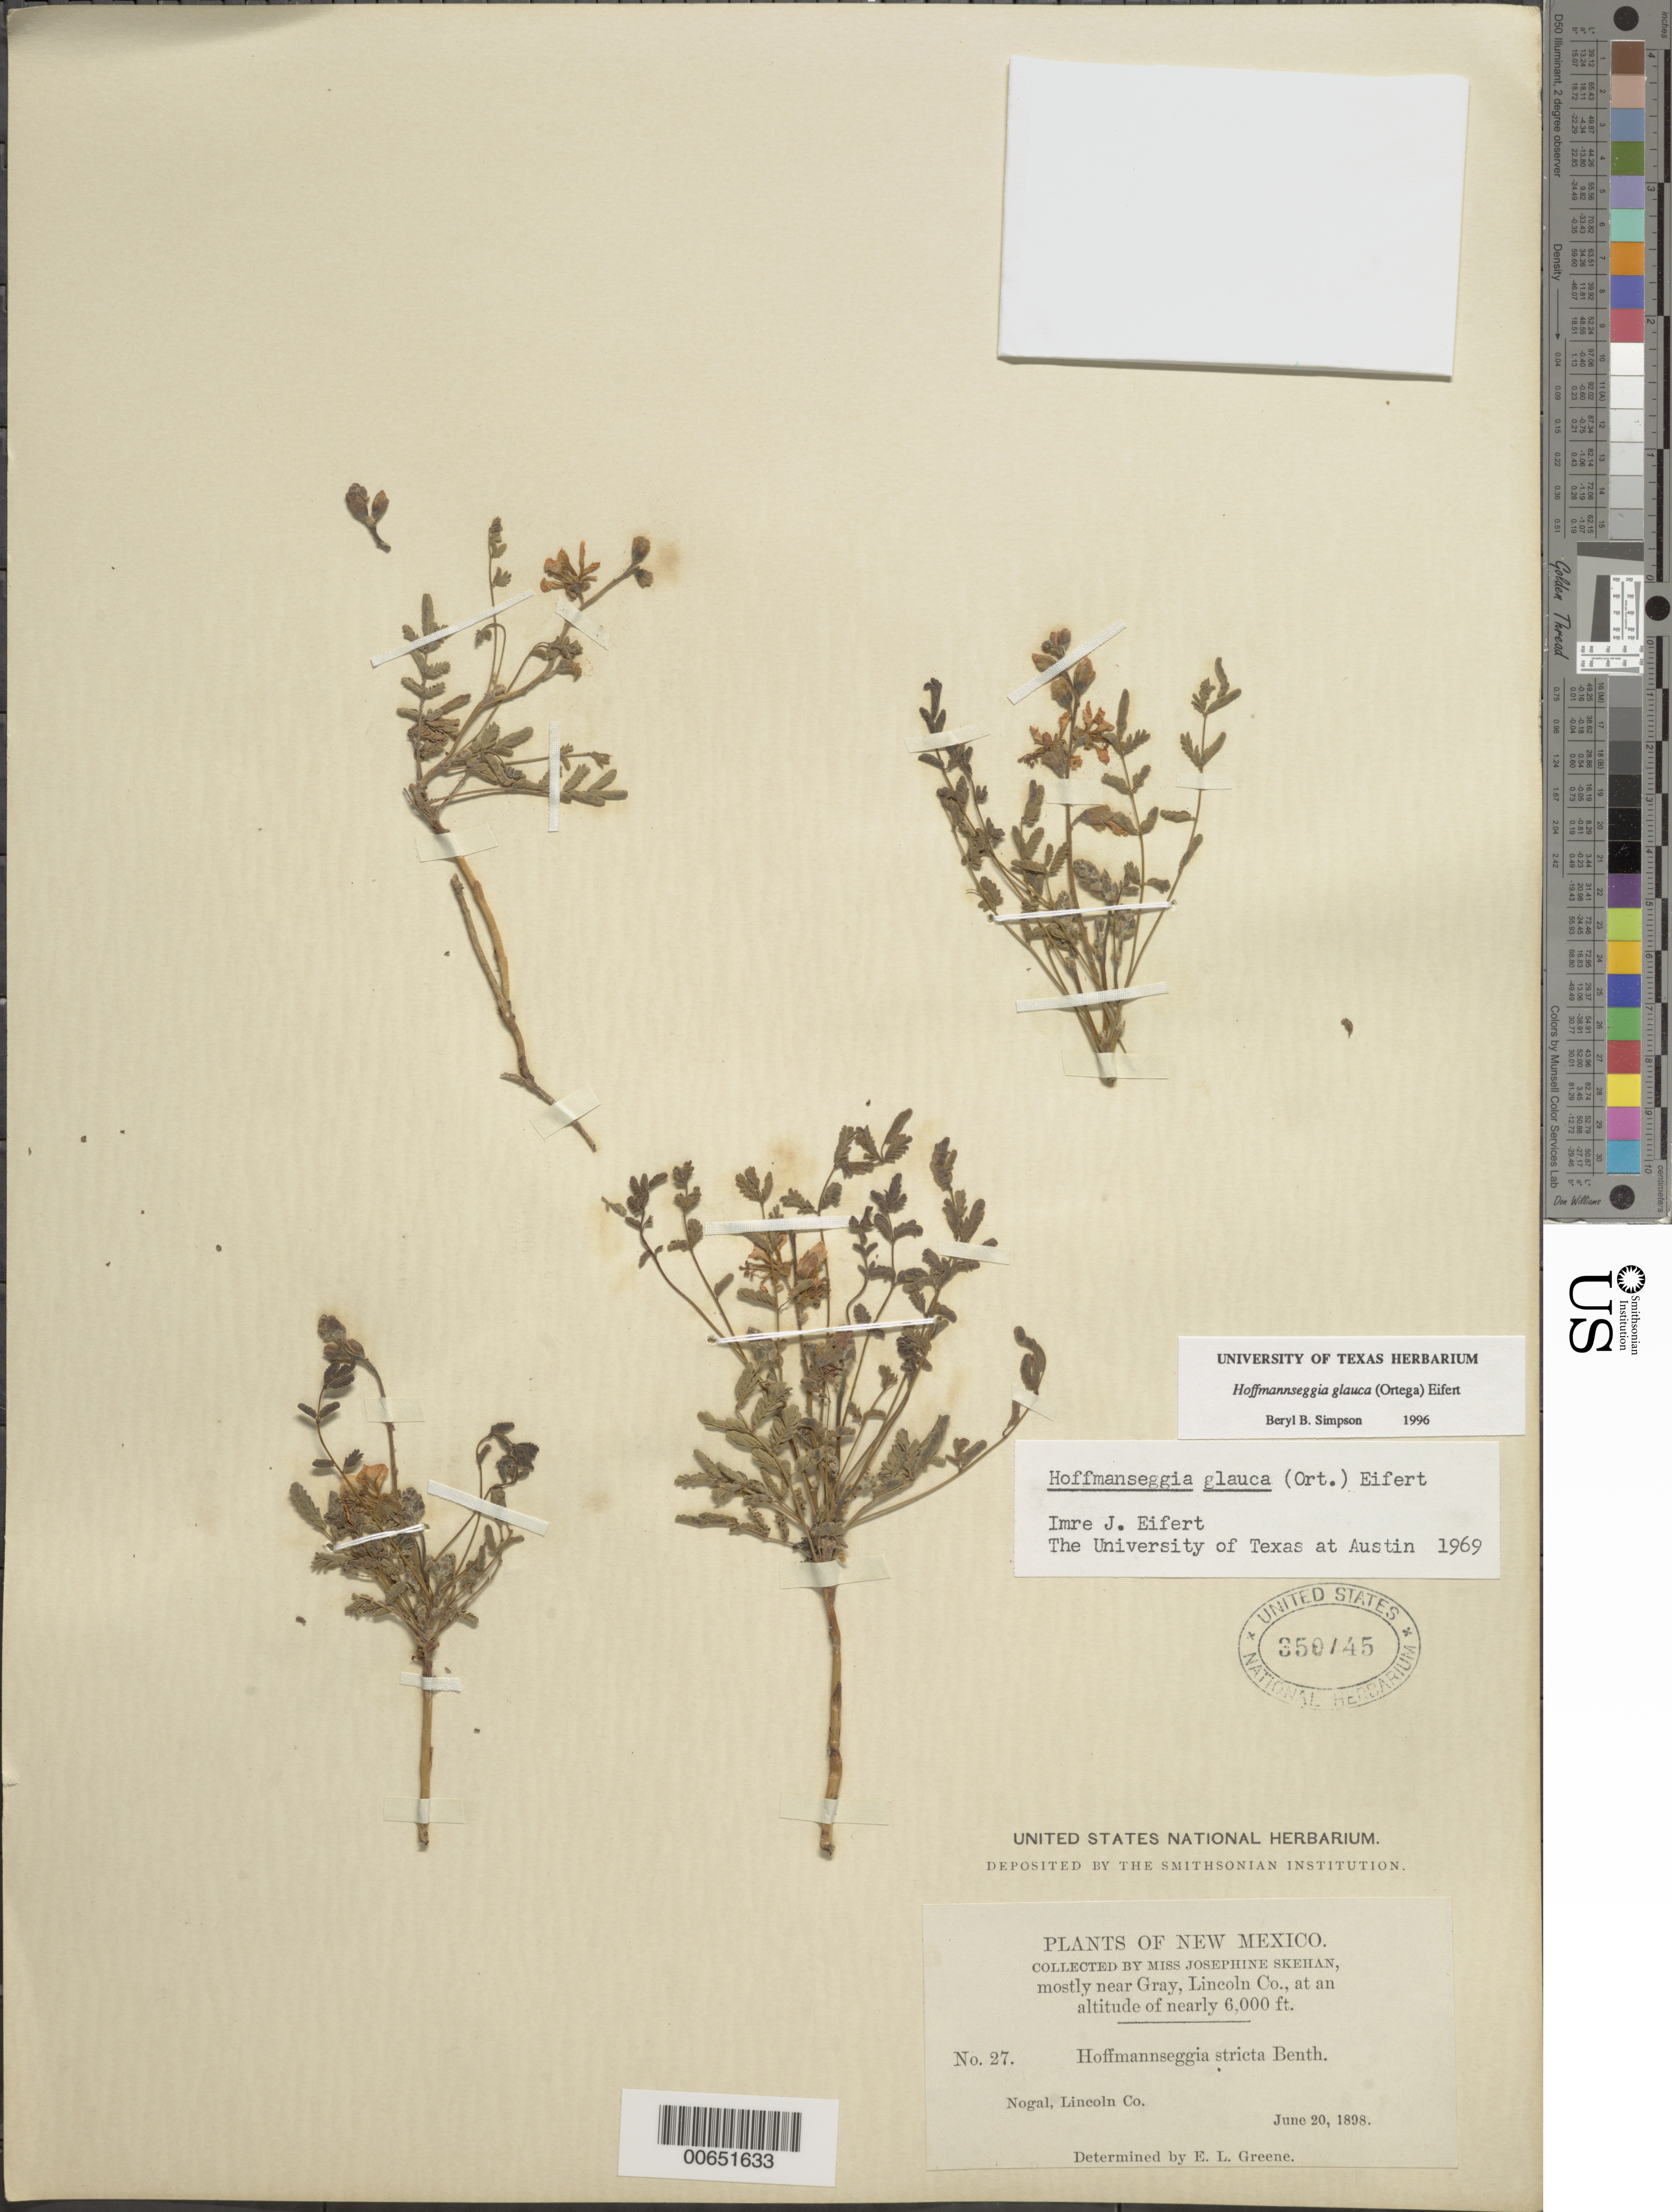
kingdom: Plantae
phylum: Tracheophyta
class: Magnoliopsida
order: Fabales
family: Fabaceae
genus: Hoffmannseggia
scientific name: Hoffmannseggia glauca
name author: (Ortega) Eifert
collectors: J. Skehan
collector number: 27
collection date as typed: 20 Jun 1898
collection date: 1898-06-20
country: United States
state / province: New Mexico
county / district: Lincoln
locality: Nogal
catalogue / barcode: US 350145